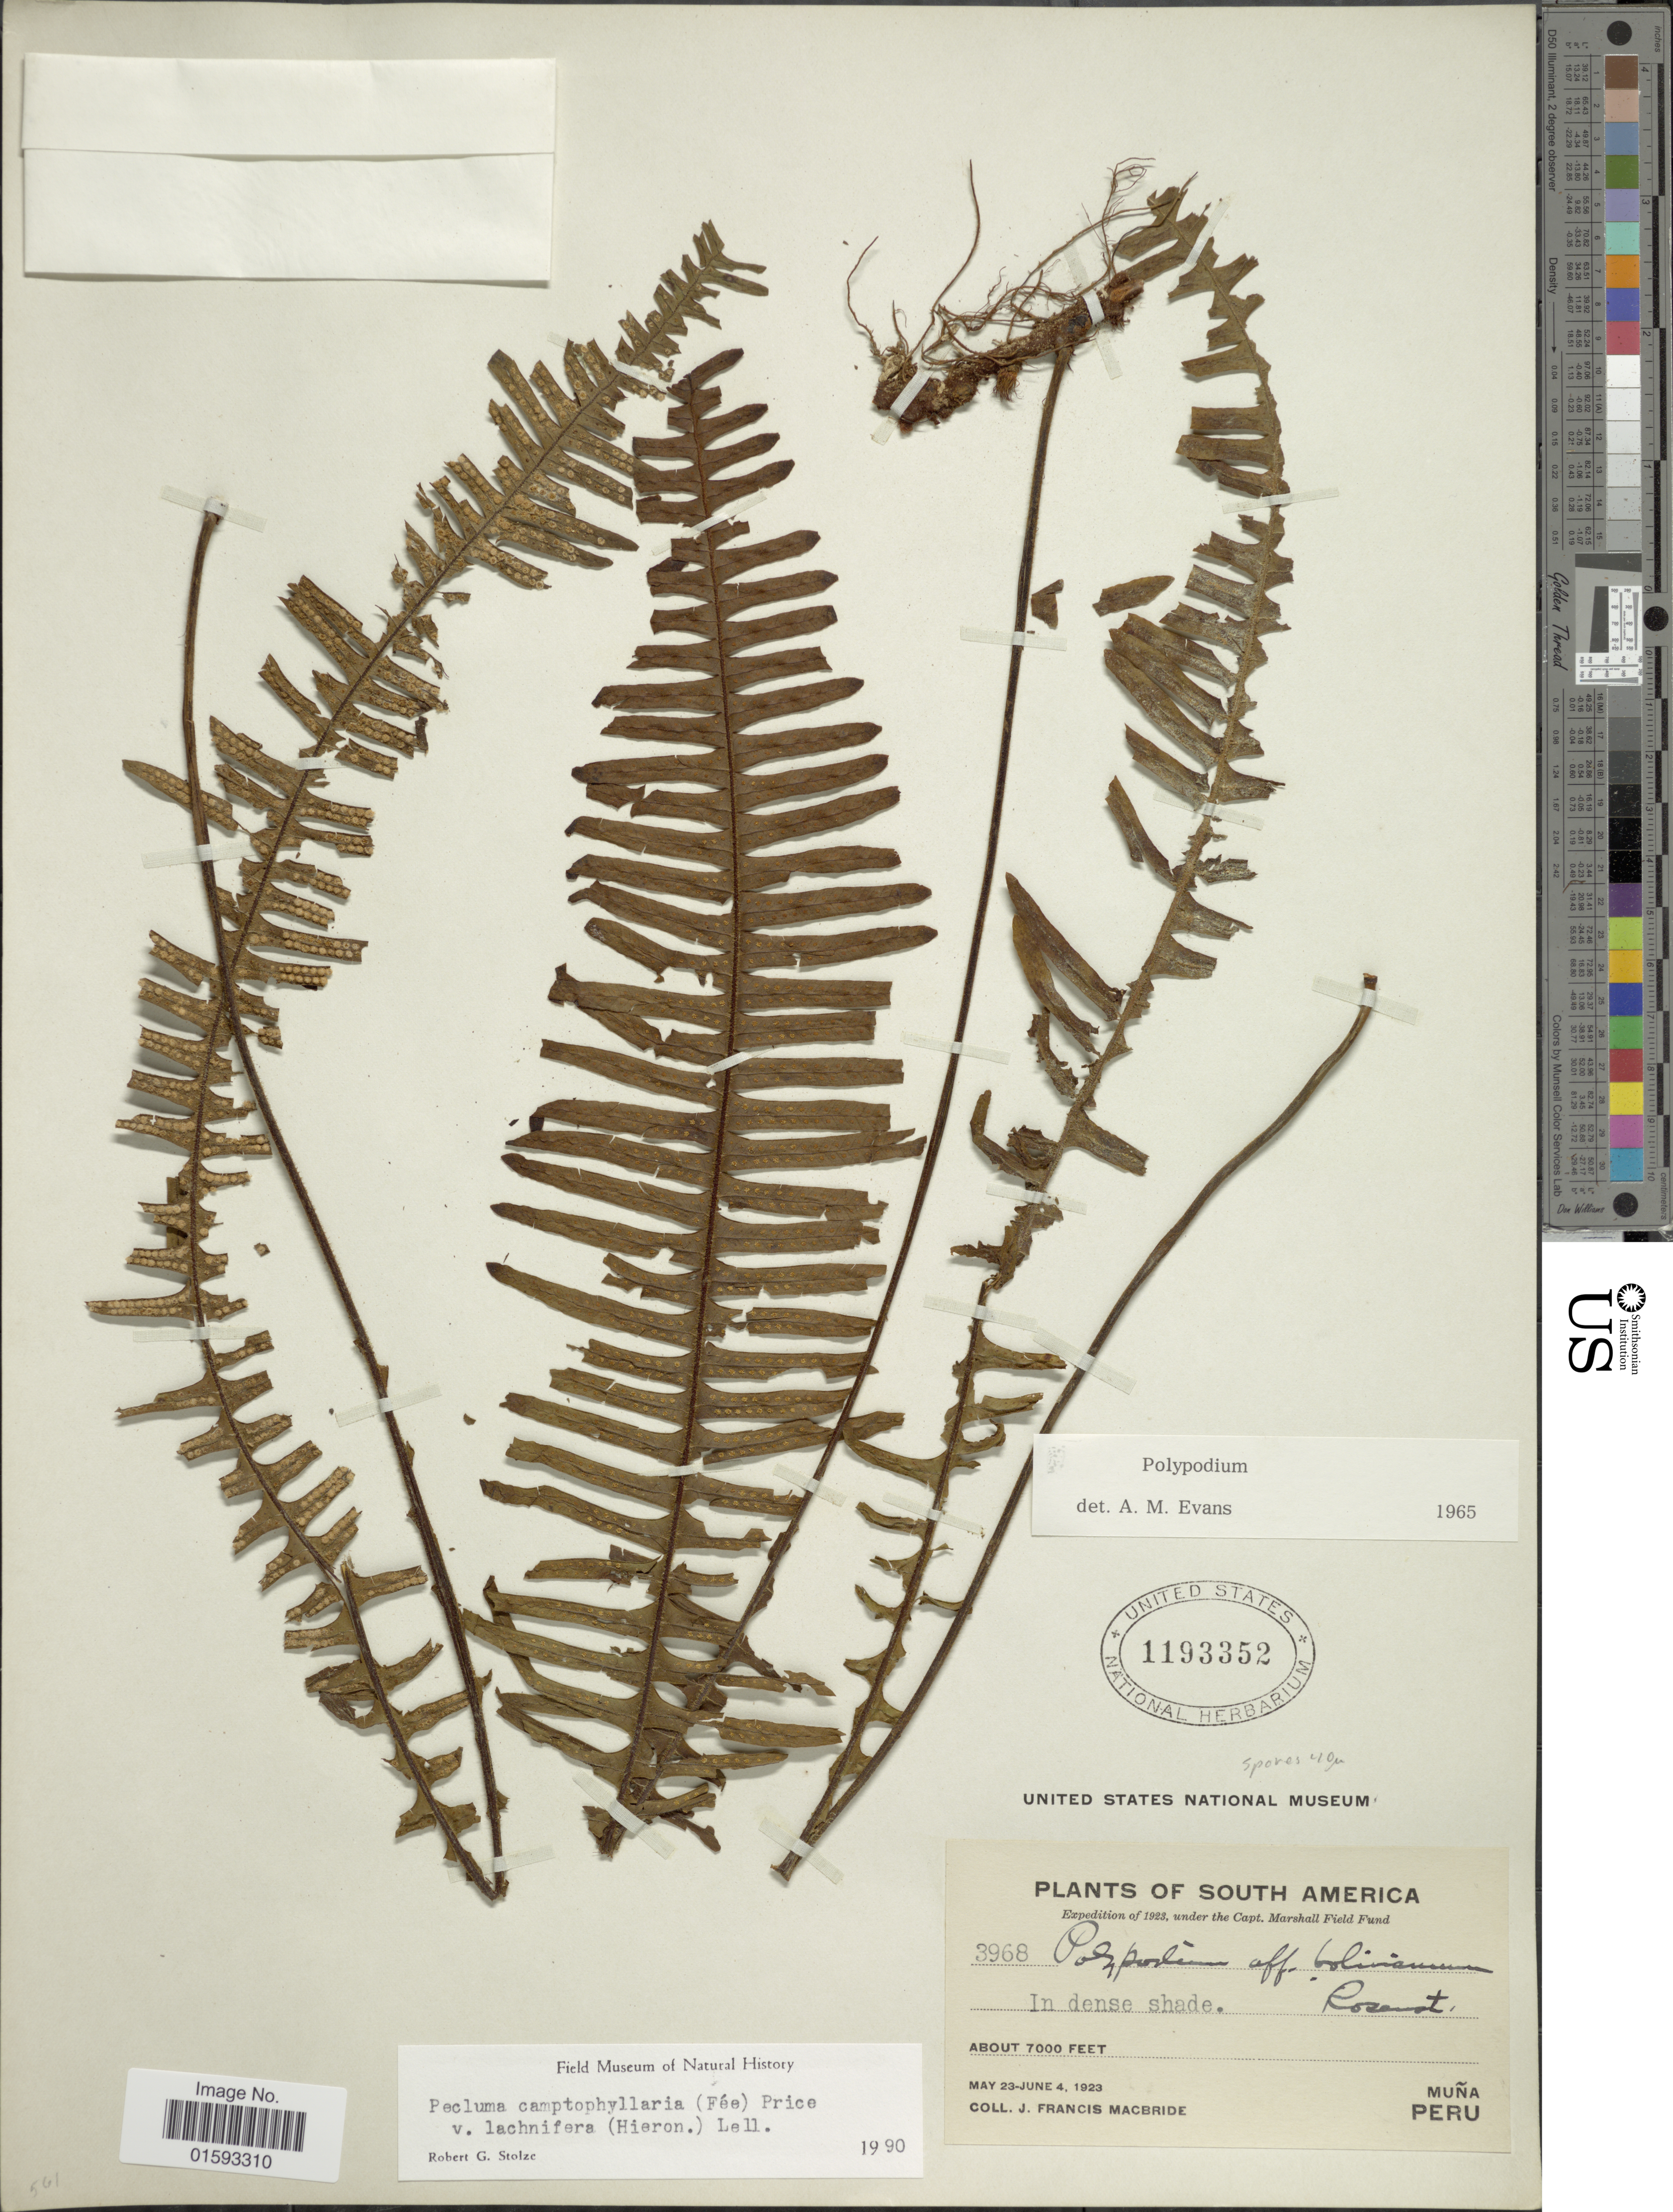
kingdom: Plantae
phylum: Tracheophyta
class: Polypodiopsida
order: Polypodiales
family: Polypodiaceae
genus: Pecluma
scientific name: Pecluma camptophyllaria var. lachnifera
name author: (Hieron.) Lellinger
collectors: J. F. Macbride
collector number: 3968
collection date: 1923-05-23/1923-06-04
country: Peru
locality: Muna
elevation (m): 2134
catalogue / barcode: US 1193352